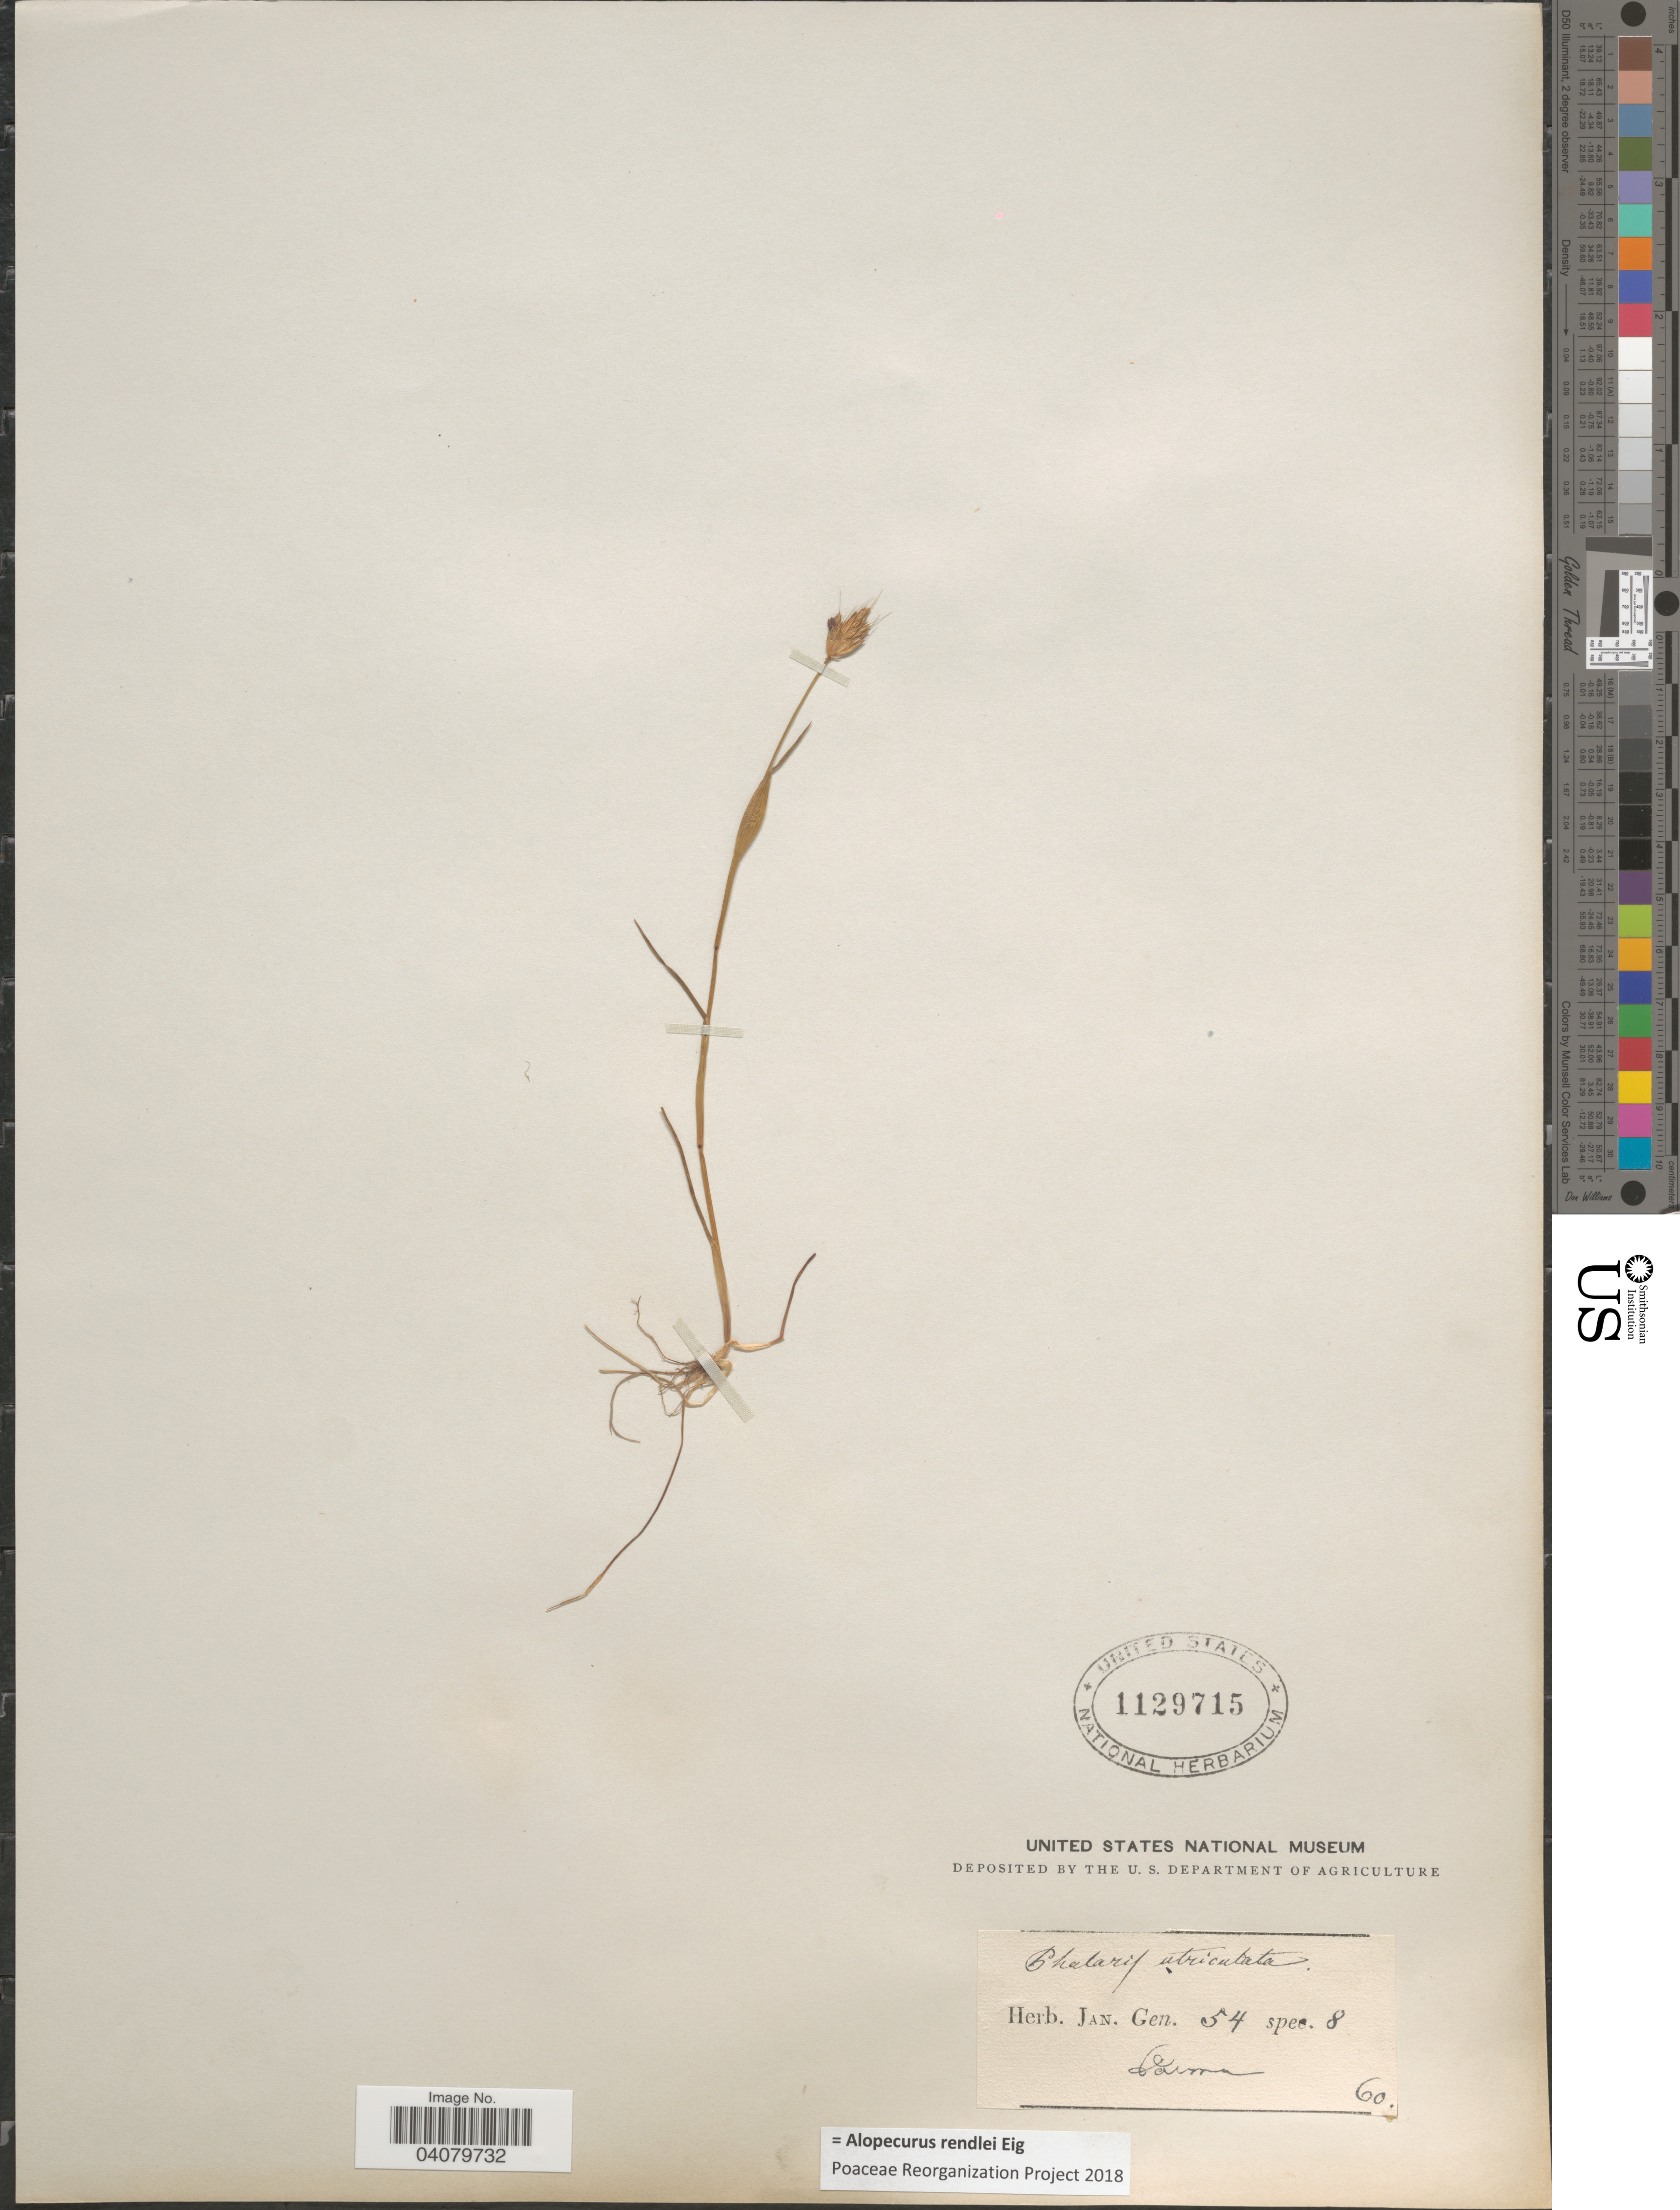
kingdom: Plantae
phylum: Tracheophyta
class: Liliopsida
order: Poales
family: Poaceae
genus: Alopecurus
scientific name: Alopecurus rendlei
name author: Eig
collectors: Ex herb. Jan.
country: Italy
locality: Parma.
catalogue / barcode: US 1129715